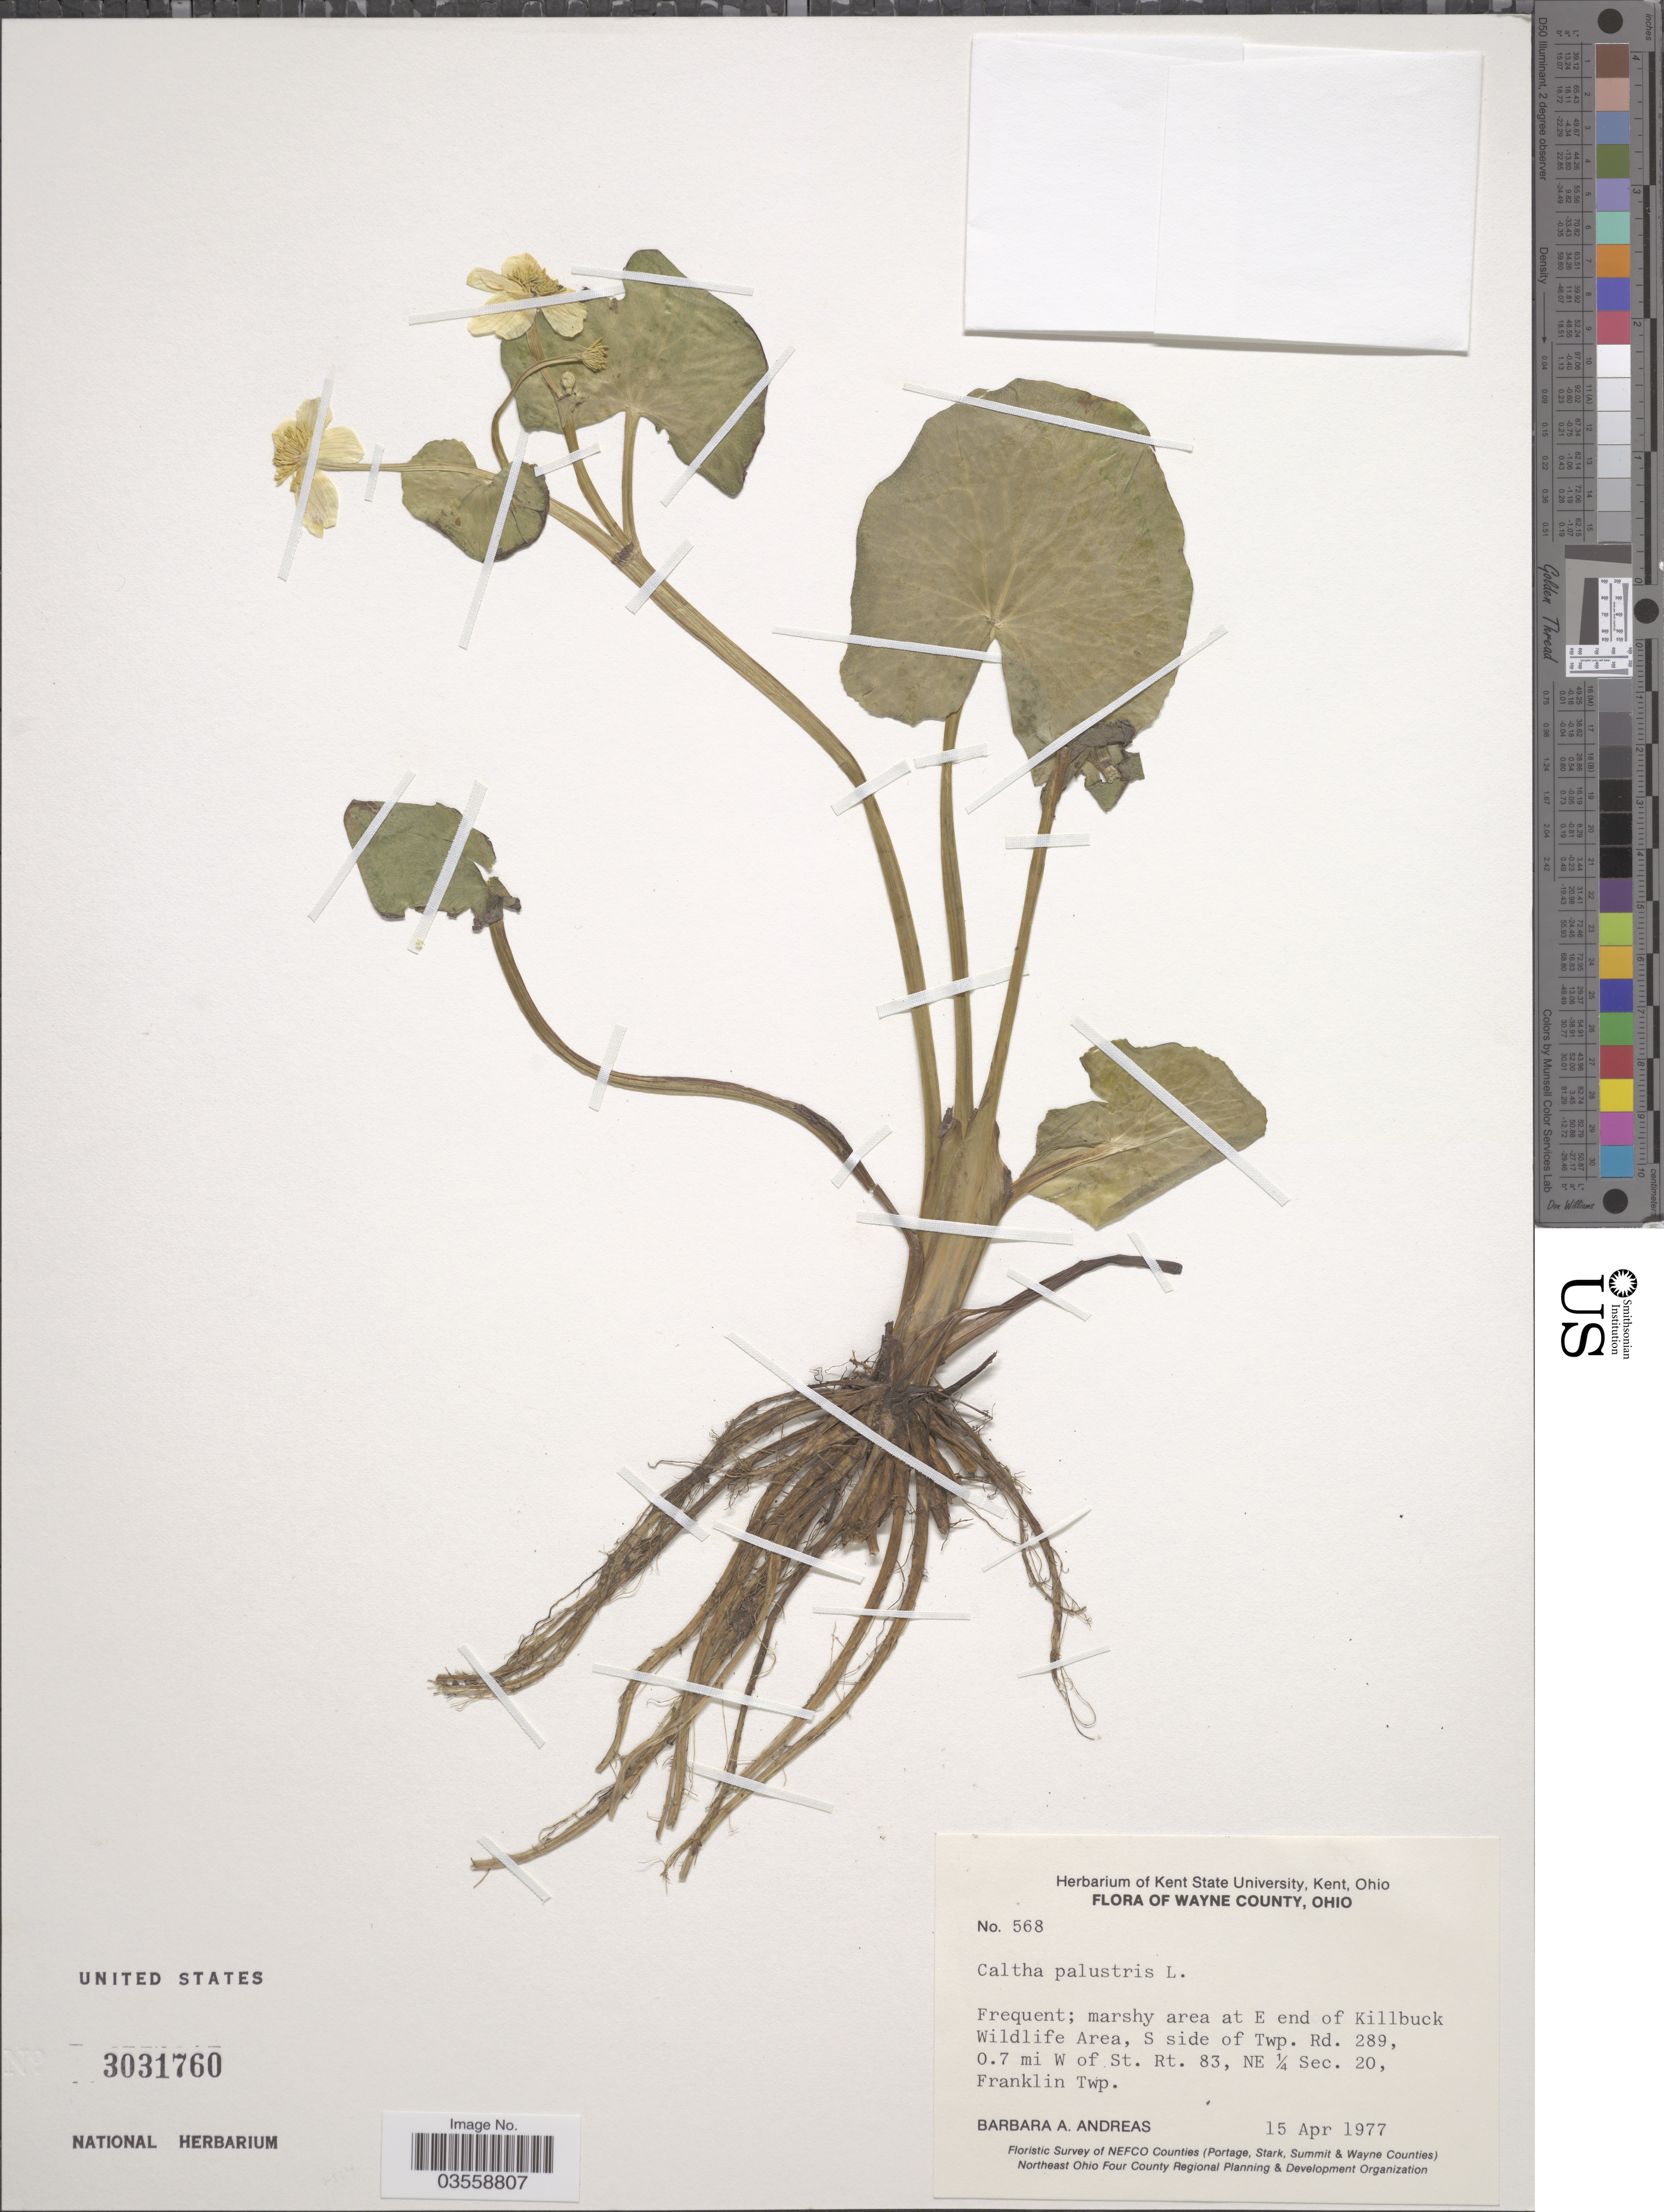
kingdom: Plantae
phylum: Tracheophyta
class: Magnoliopsida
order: Ranunculales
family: Ranunculaceae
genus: Caltha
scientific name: Caltha palustris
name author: L.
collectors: B. A. Andreas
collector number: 568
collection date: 1977-04-15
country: United States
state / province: Ohio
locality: Wayne County. Marshy area at E end of Killbuck Wildlife Area, S side of Twp. Rd. 289, 0.7 mi W of St. Rt. 83, NE ¼ Sec. 20, Franklin Twp.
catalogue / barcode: US 3031760